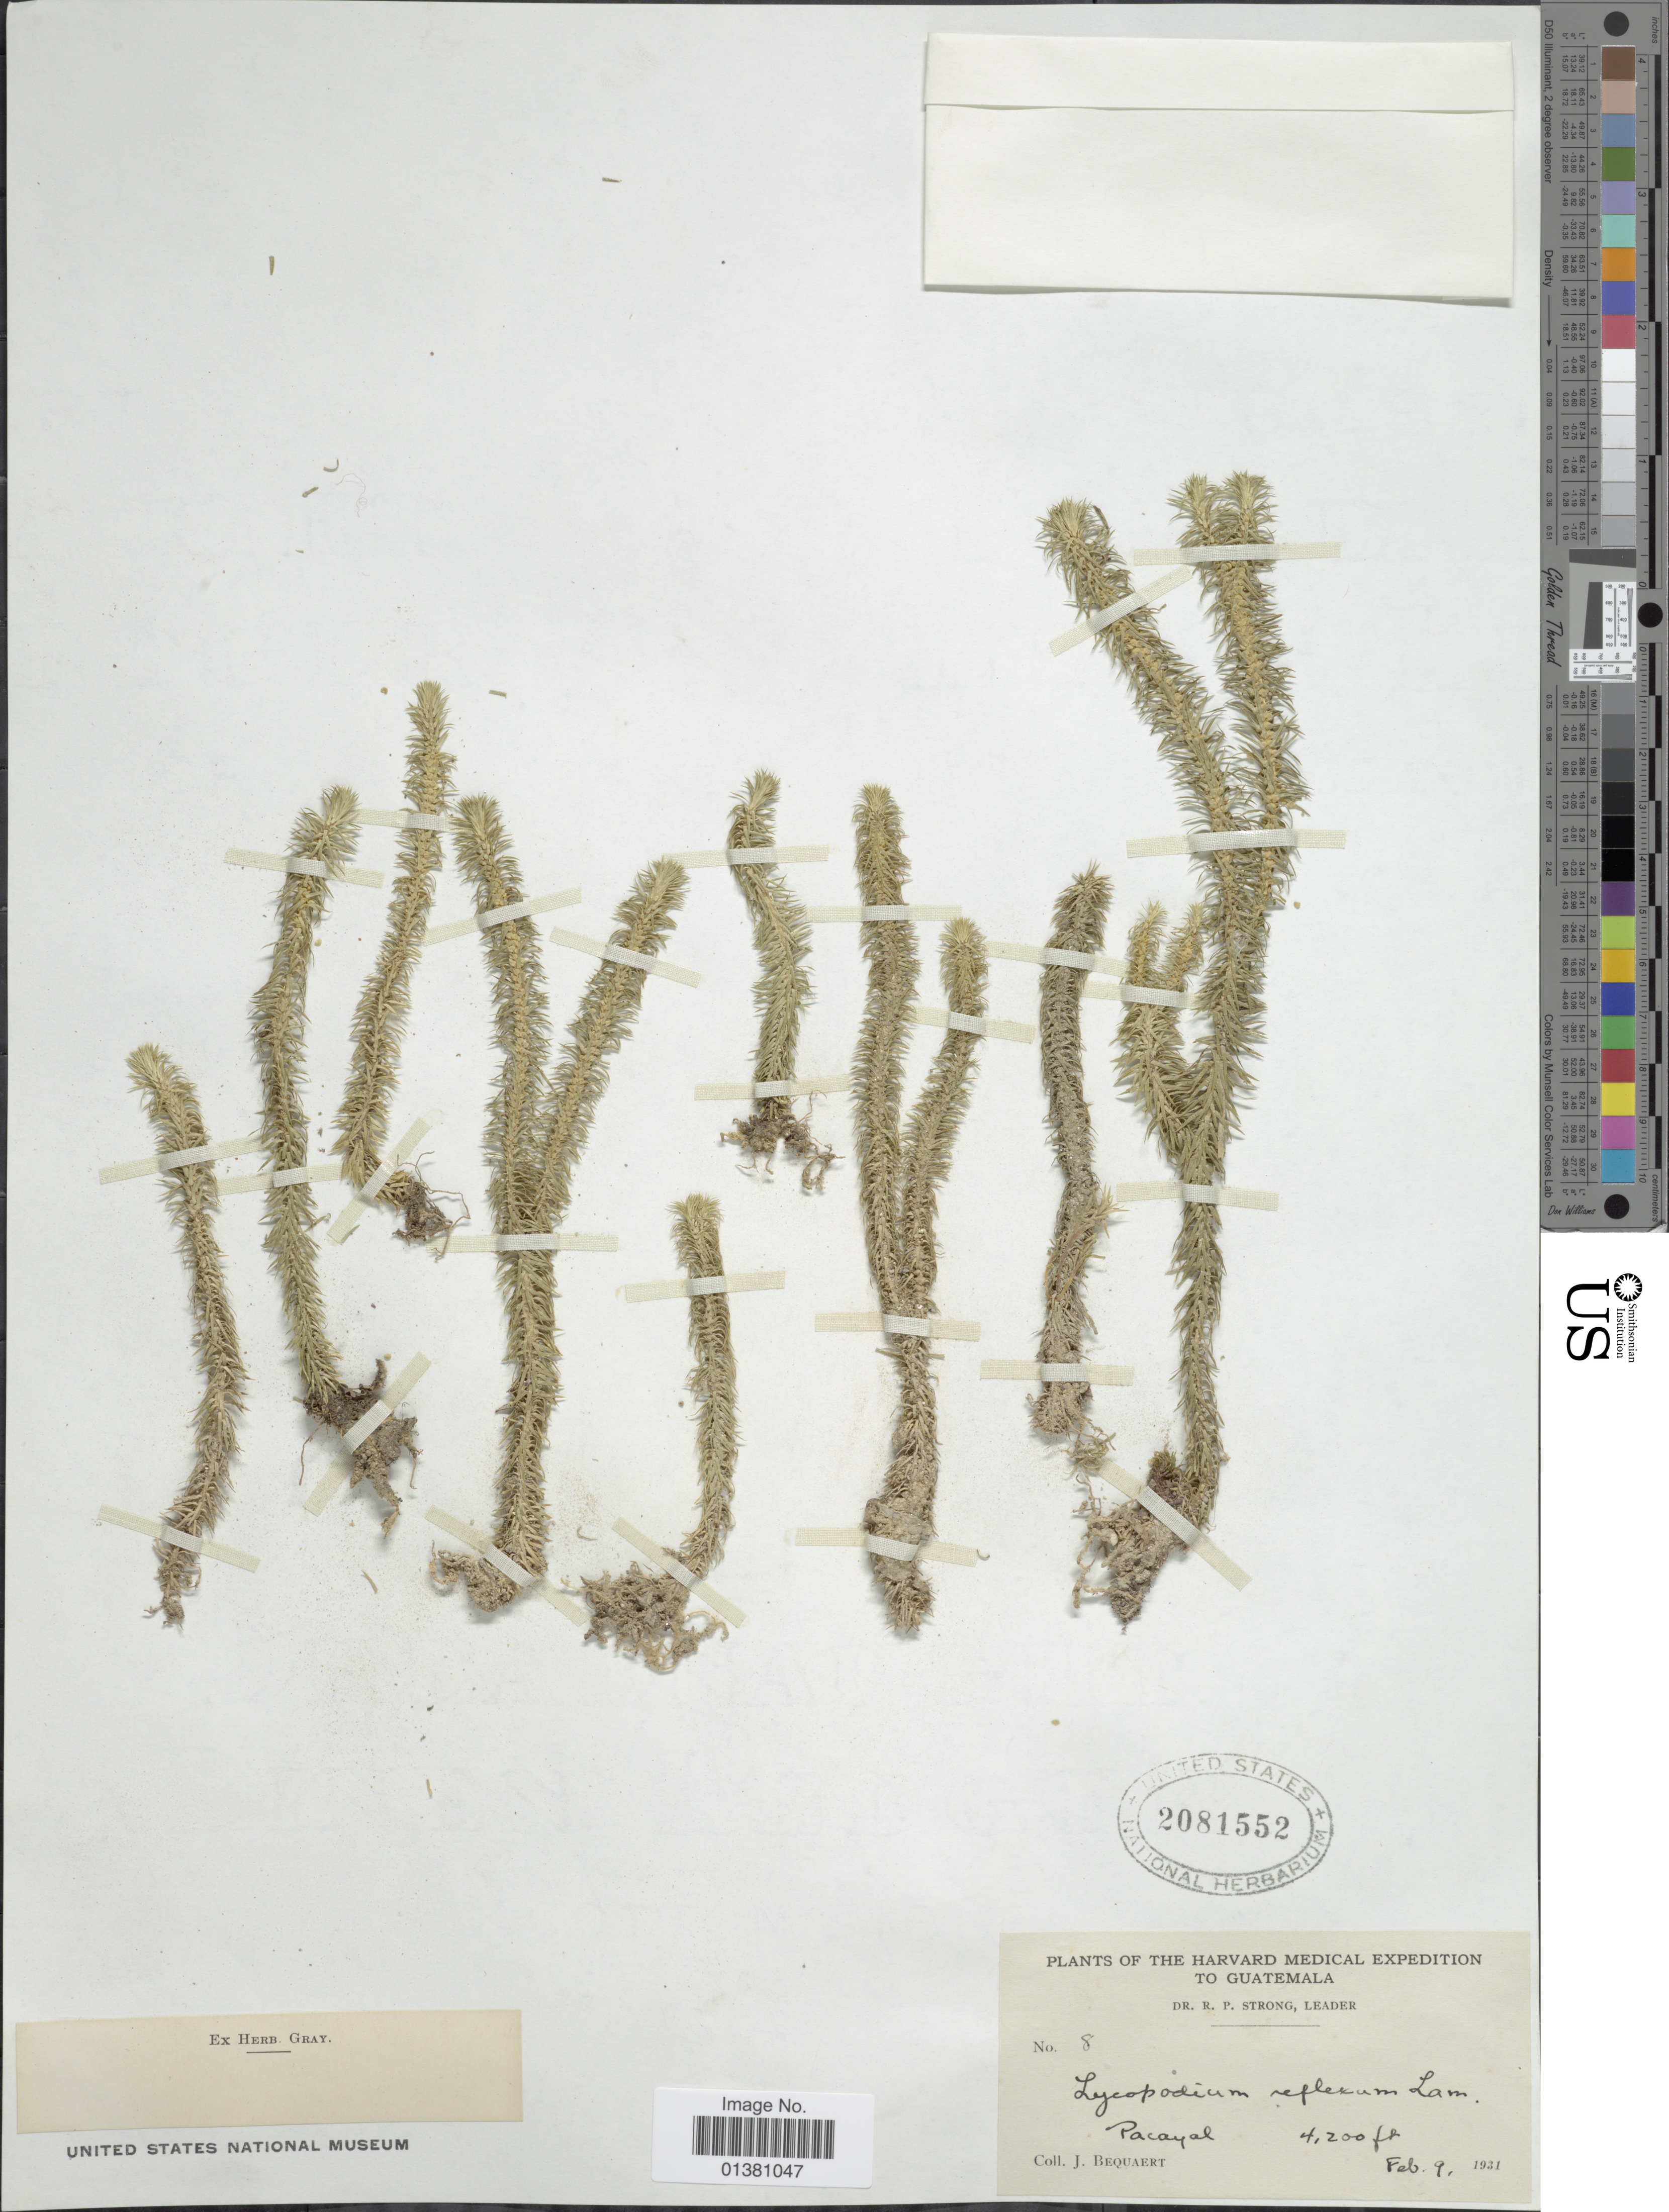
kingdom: Plantae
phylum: Tracheophyta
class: Lycopodiopsida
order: Lycopodiales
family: Lycopodiaceae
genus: Phlegmariurus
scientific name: Phlegmariurus reflexus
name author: (Lam.) B. Øllg.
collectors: J. Bequaert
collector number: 8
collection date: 1931-02-09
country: Guatemala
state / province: Guatemala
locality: Pacayal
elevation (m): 1280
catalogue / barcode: US 2081552